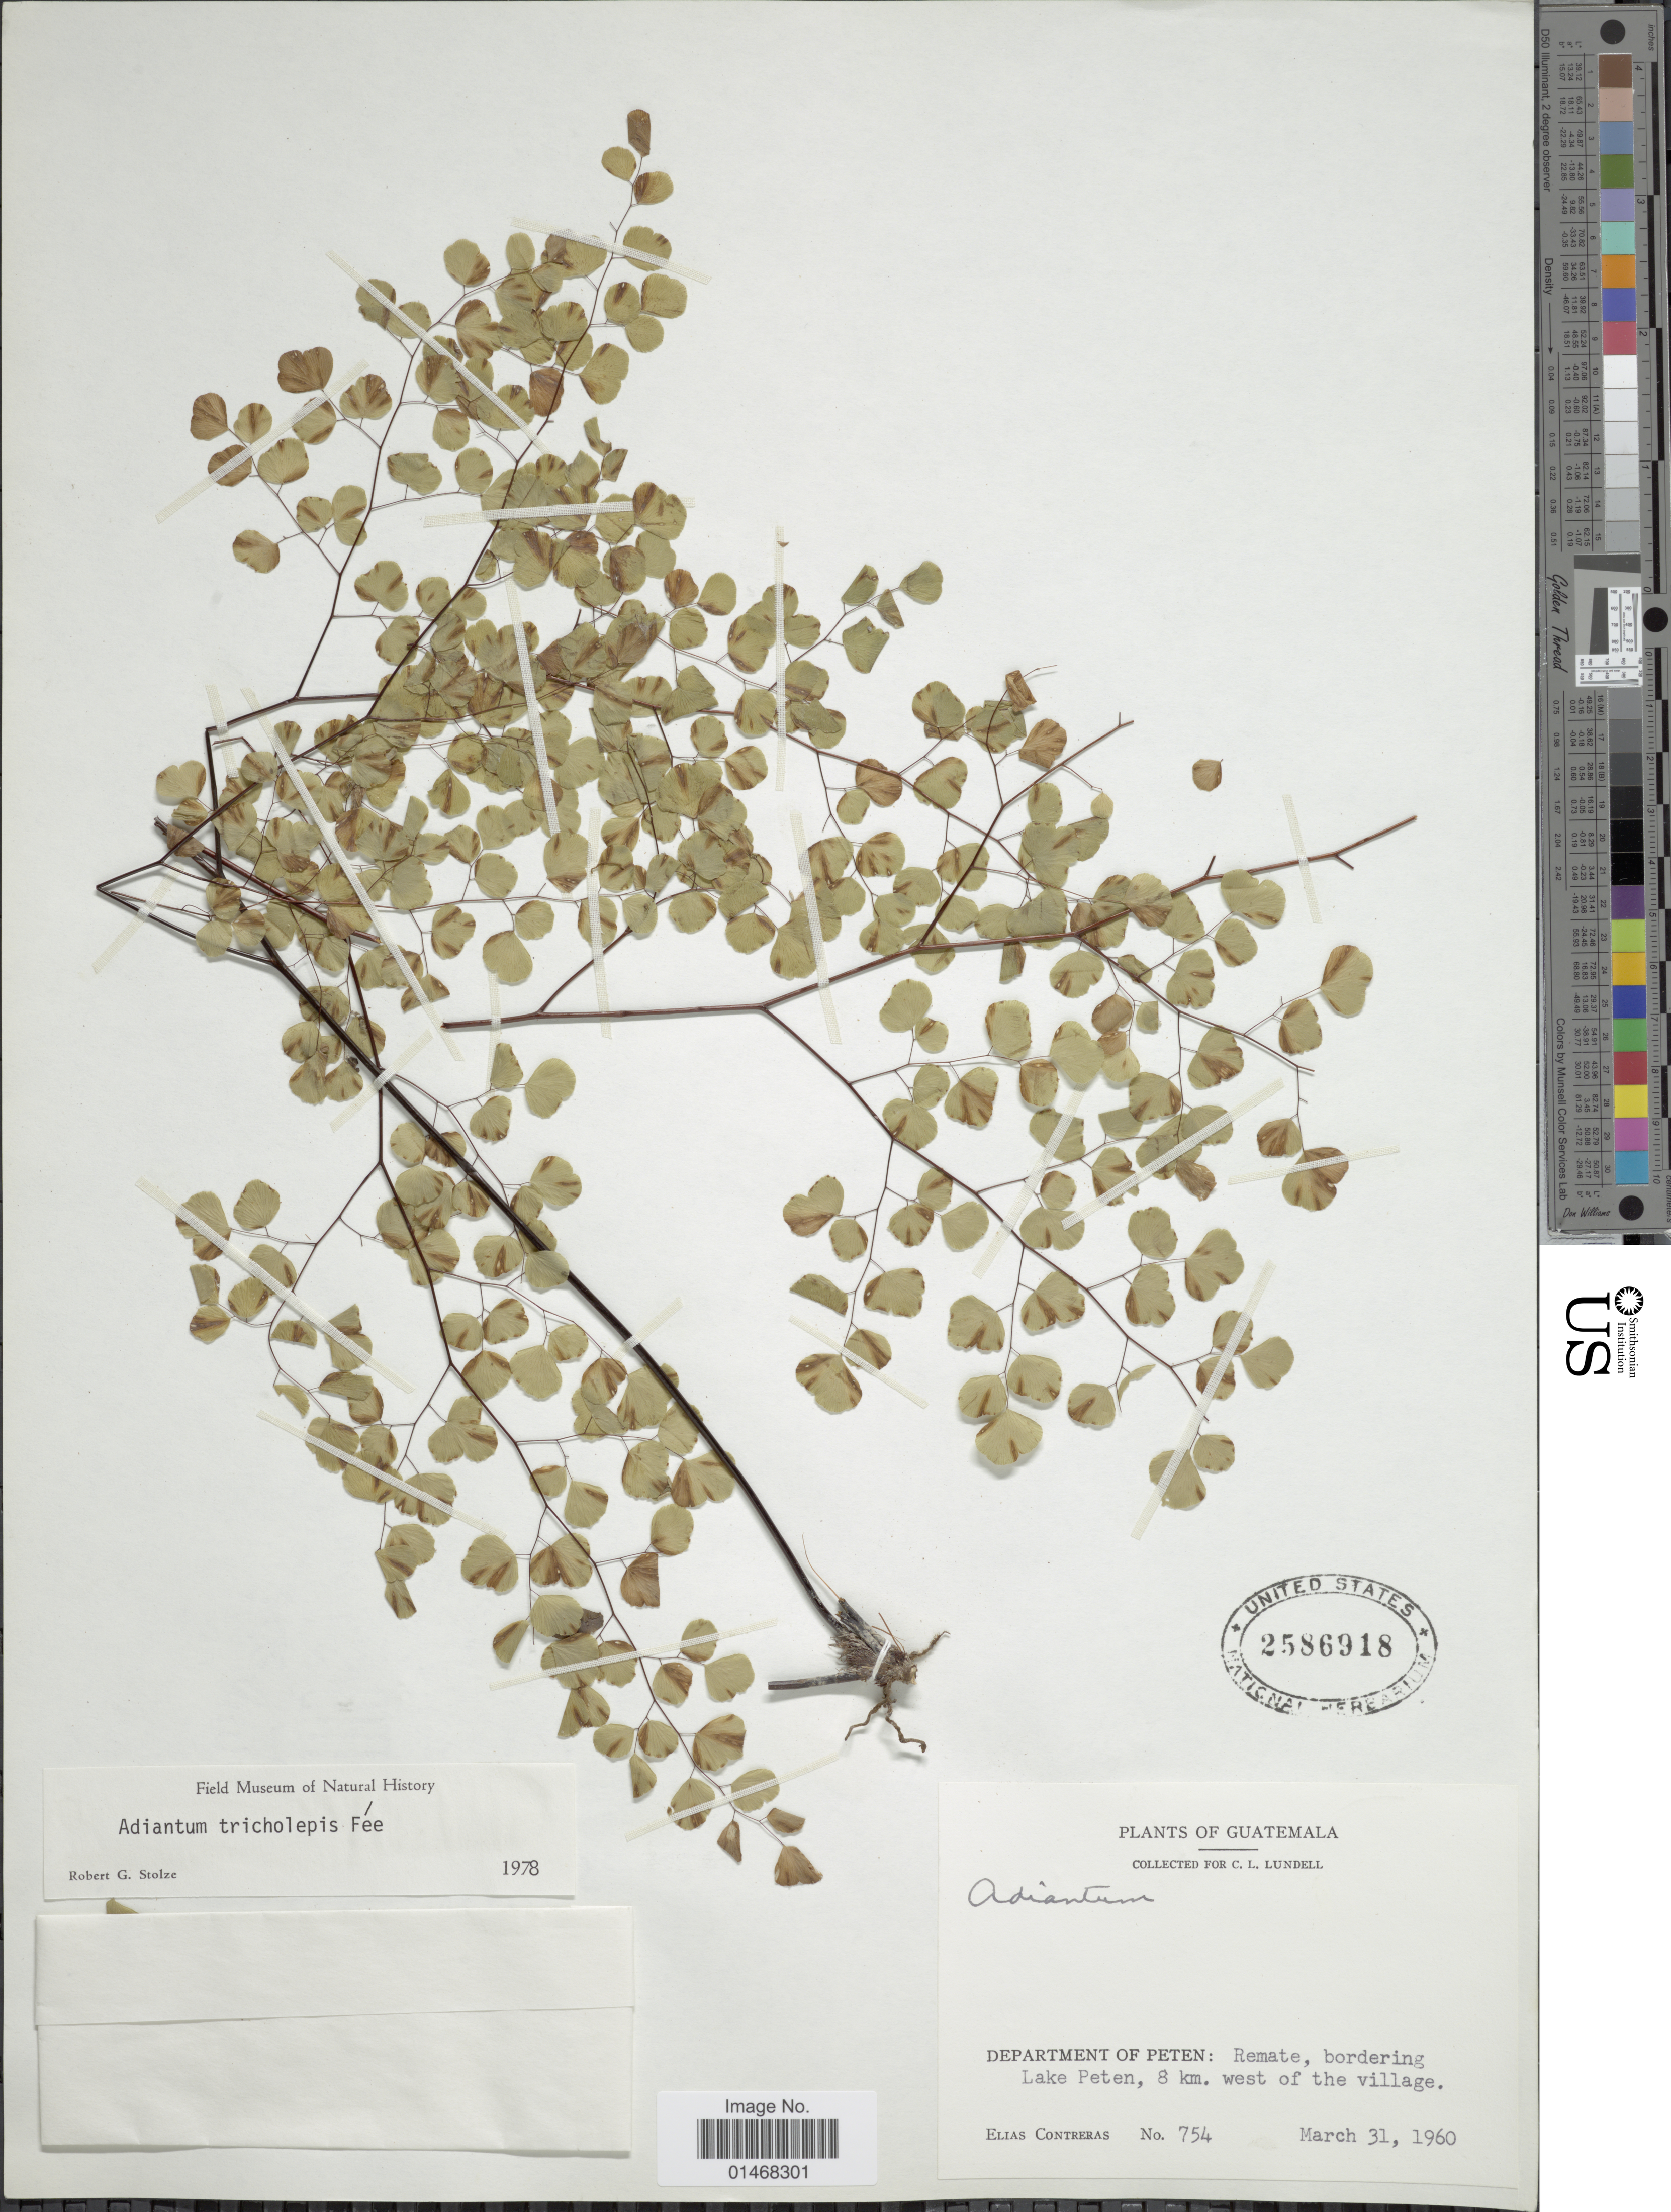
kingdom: Plantae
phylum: Tracheophyta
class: Polypodiopsida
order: Polypodiales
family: Pteridaceae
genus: Adiantum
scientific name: Adiantum tricholepis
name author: Fée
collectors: E. Contreras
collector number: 754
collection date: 1960-03-31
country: Guatemala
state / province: El Petén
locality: Department of Peten: Remate, bordering Lake Peten, 8 km. west of the village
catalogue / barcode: US 2586918